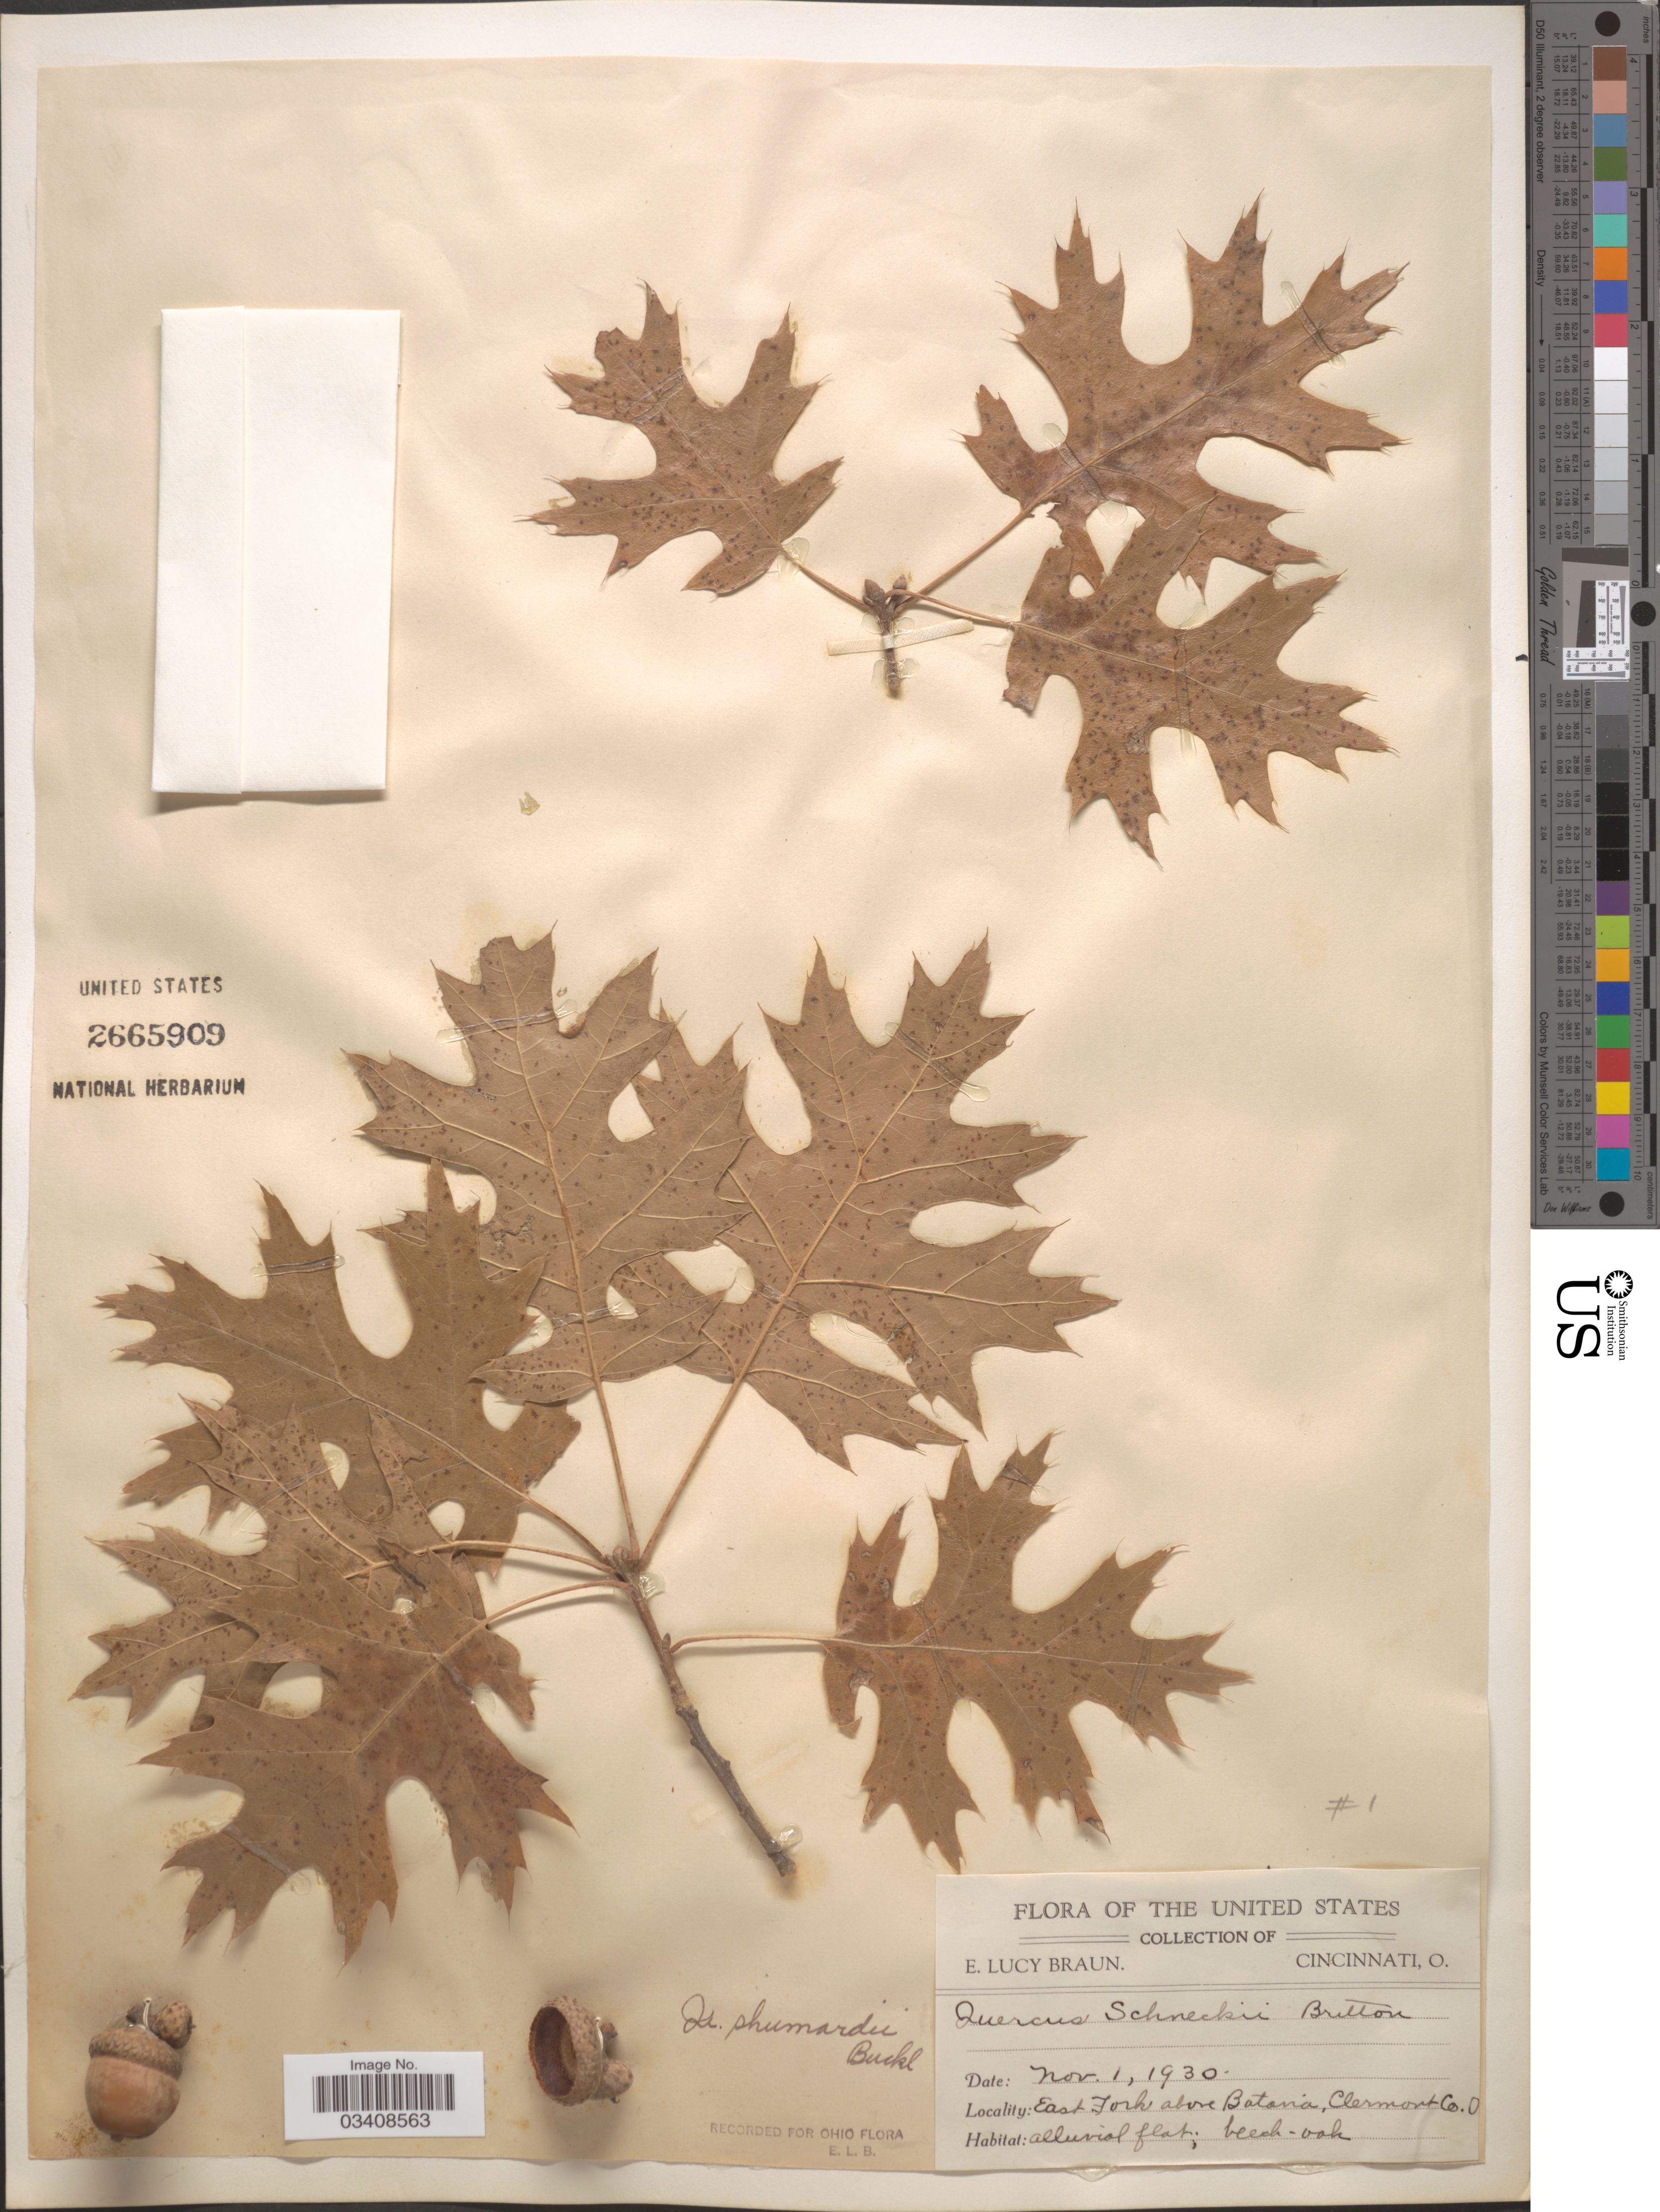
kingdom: Plantae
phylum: Tracheophyta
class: Magnoliopsida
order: Fagales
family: Fagaceae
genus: Quercus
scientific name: Quercus shumardii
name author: Buckley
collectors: E. L. Braun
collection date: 1930-11-01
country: United States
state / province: Ohio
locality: East Fork above Batavia, Clermont Co.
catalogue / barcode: US 2665909